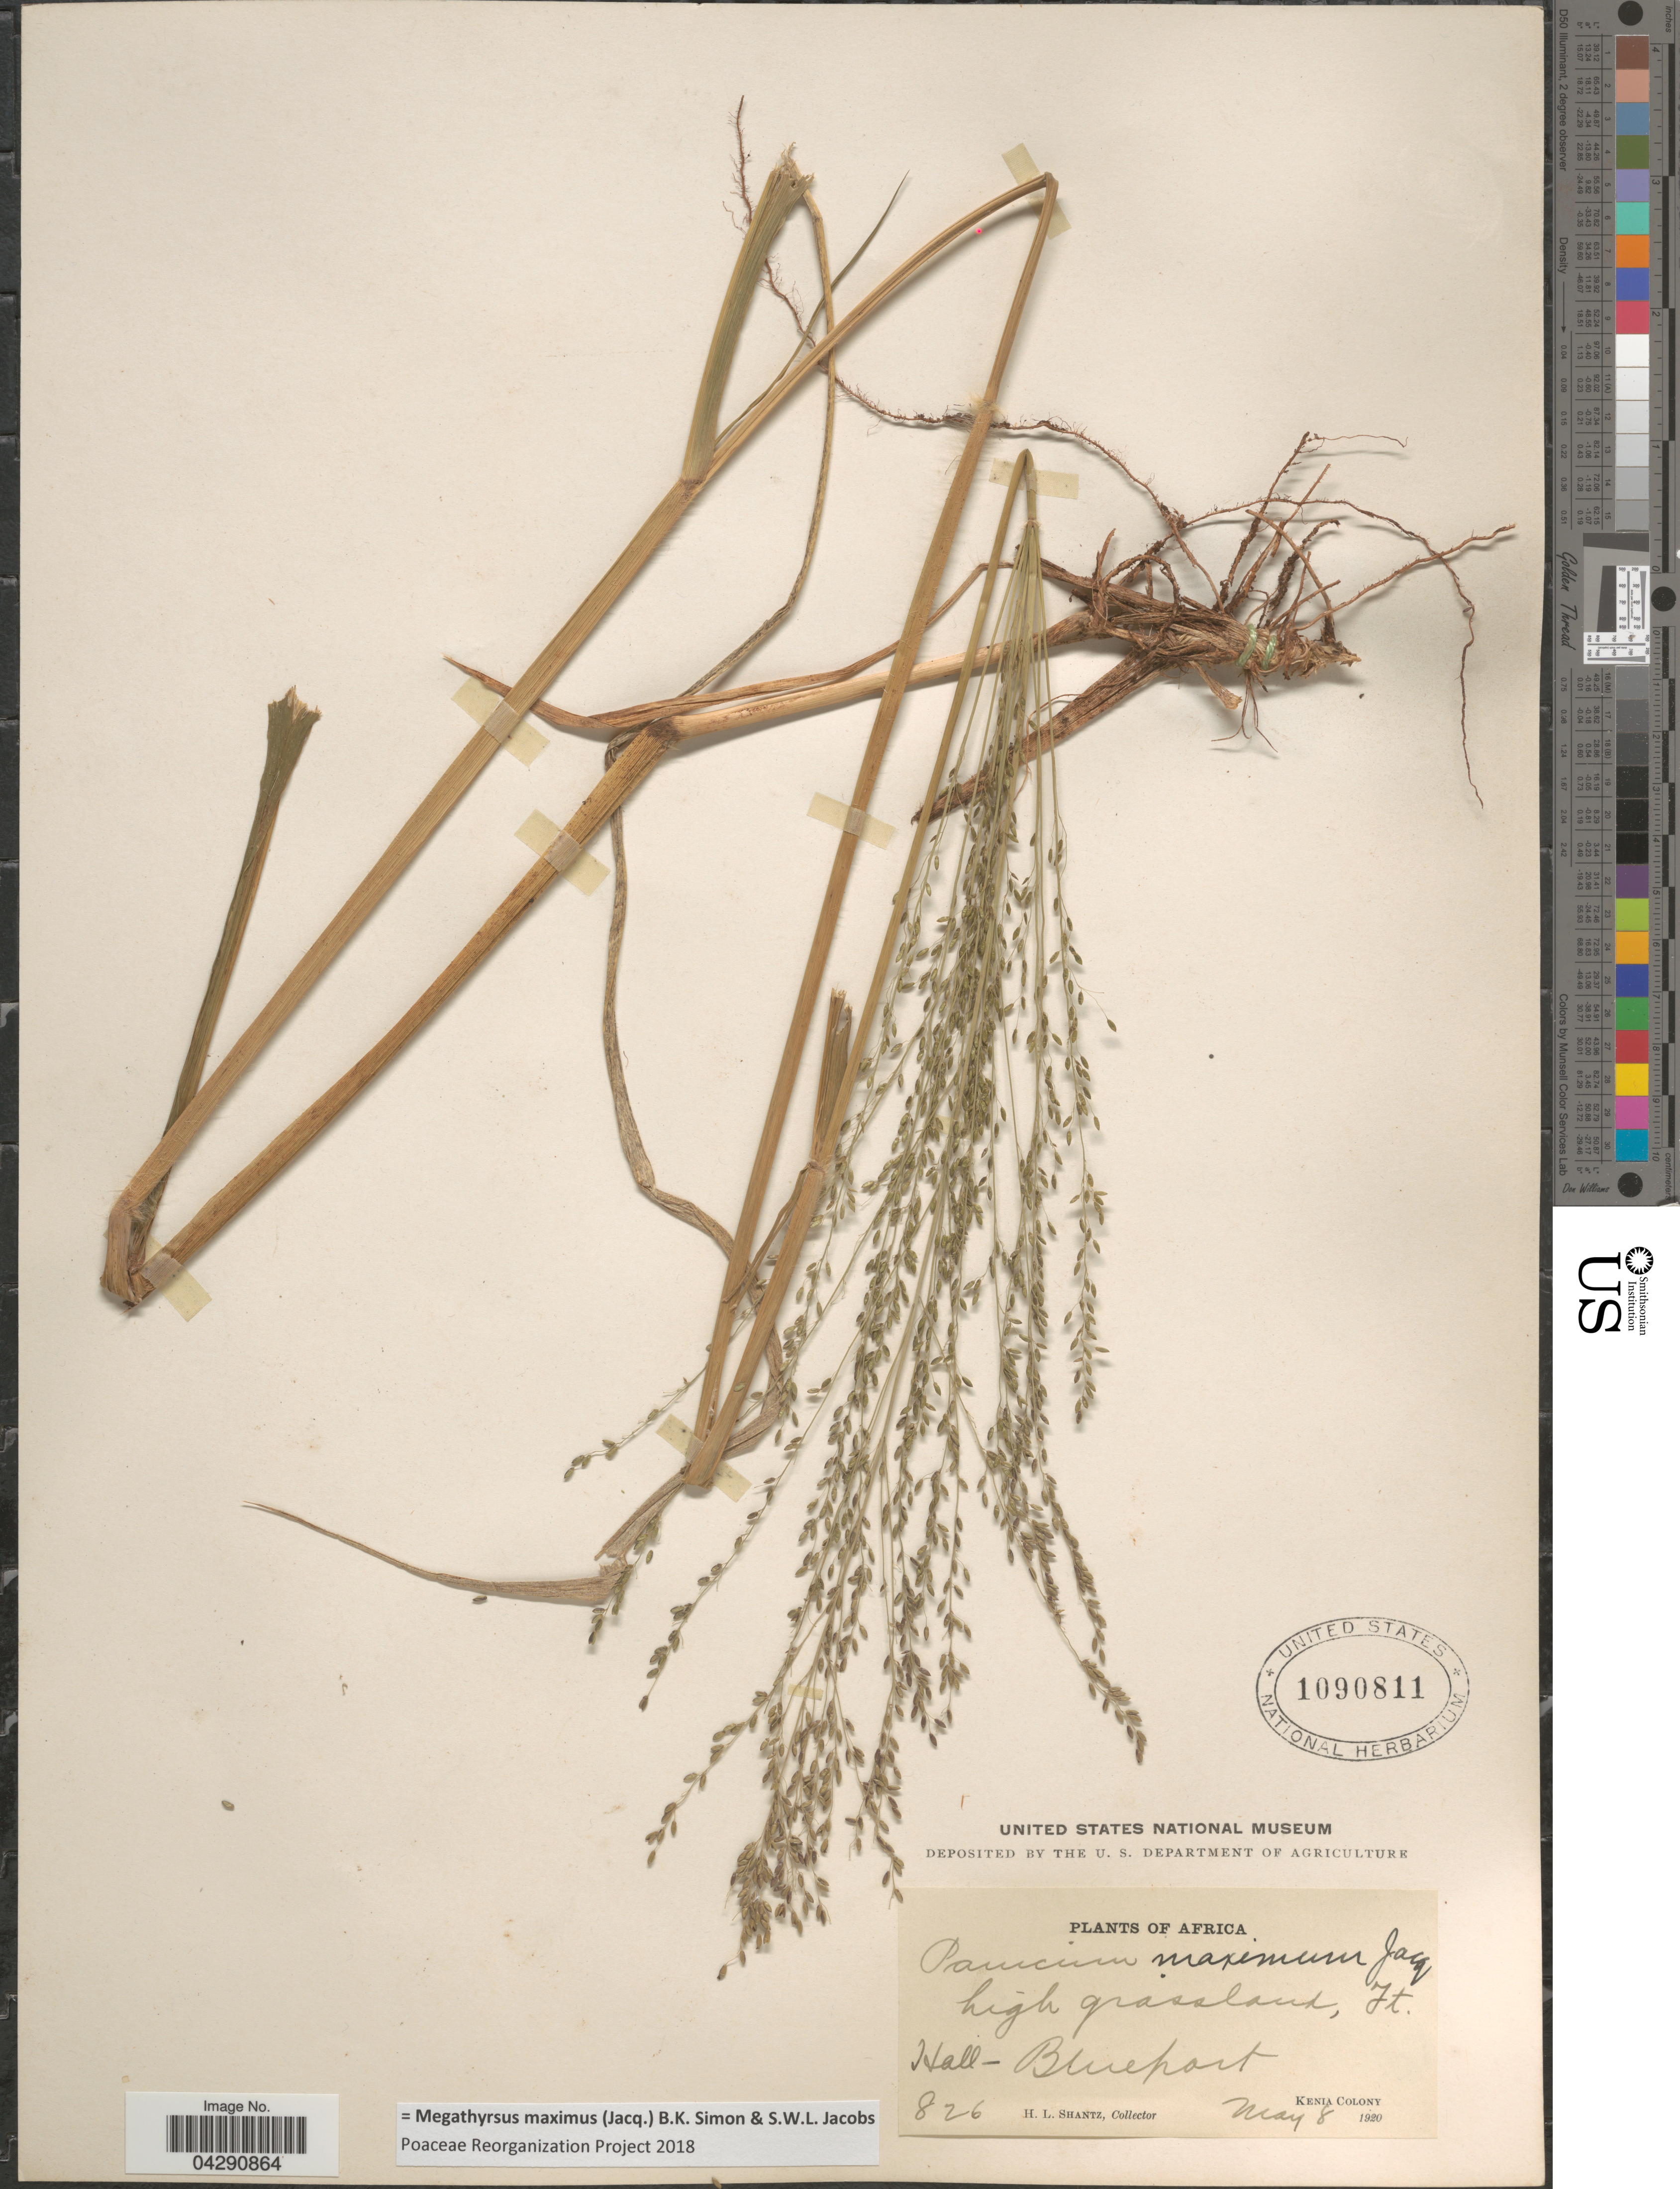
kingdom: Plantae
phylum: Tracheophyta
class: Liliopsida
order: Poales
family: Poaceae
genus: Megathyrsus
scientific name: Megathyrsus maximus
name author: (Jacq.) B.K. Simon & S.W.L. Jacobs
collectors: H. Shantz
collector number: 826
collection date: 1920-05-08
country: Kenya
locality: Ft. Hall - Blueport. Kenia Colony.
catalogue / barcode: US 1090811